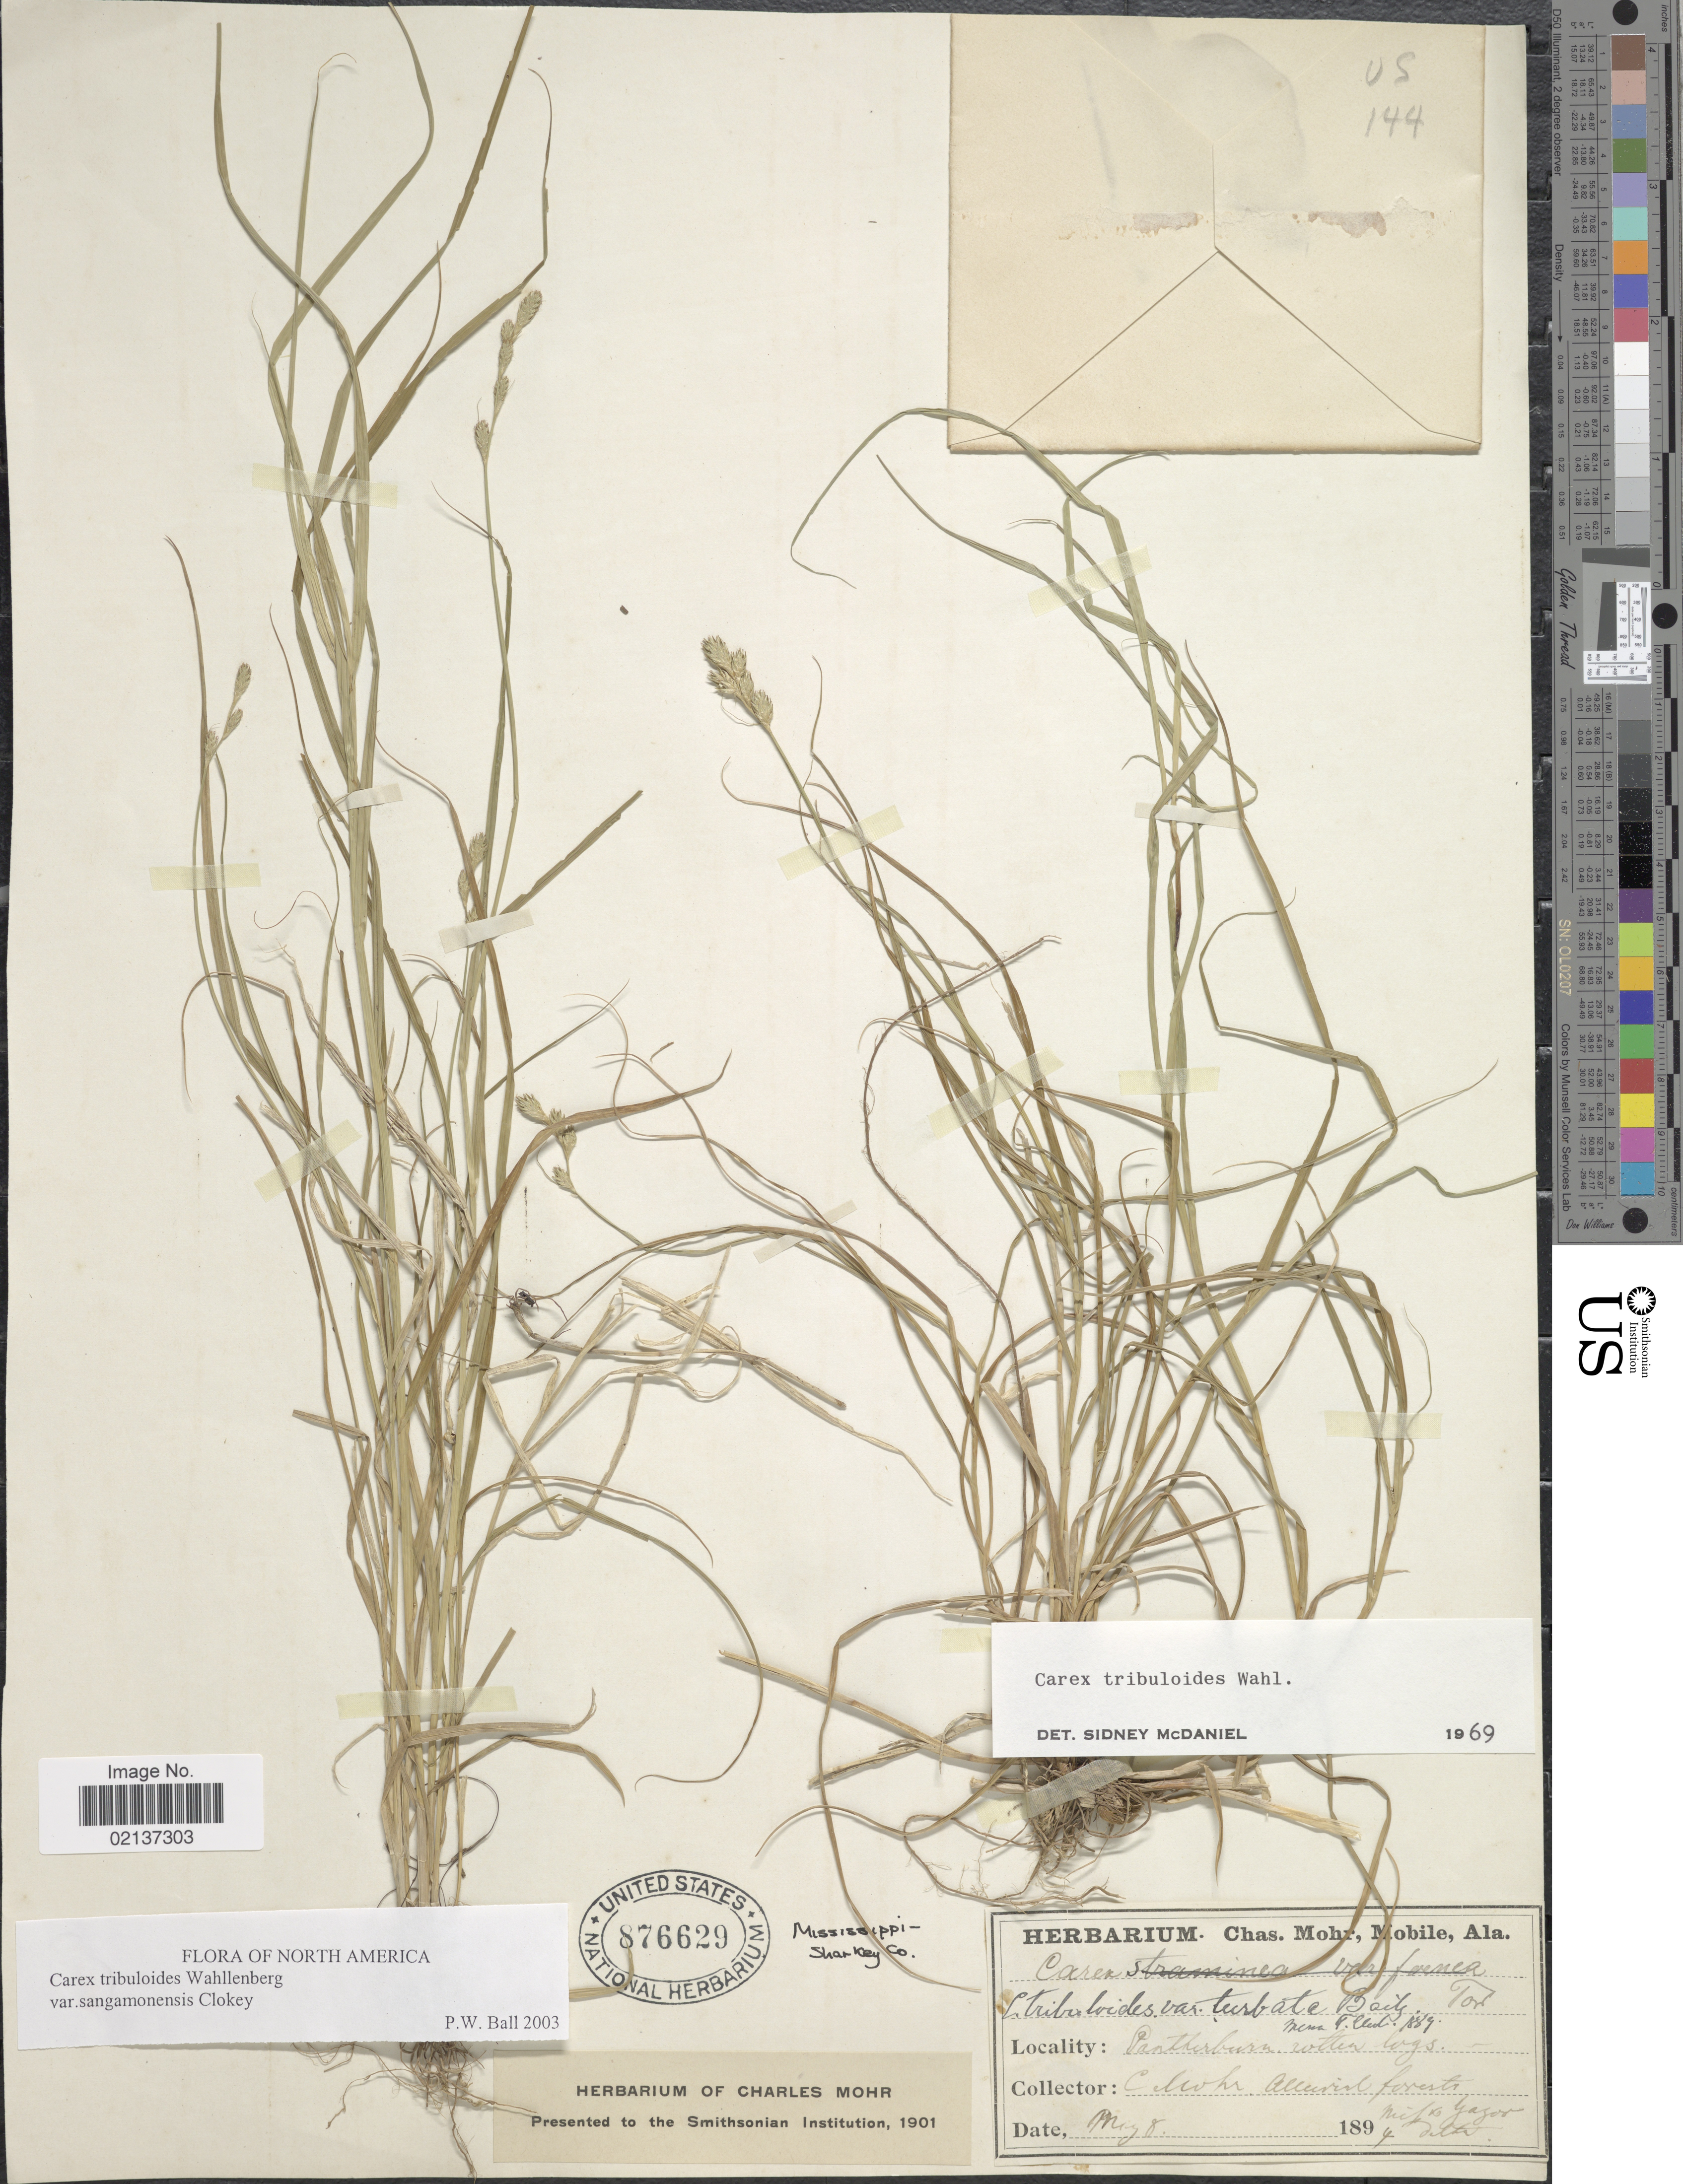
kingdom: Plantae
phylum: Tracheophyta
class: Liliopsida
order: Poales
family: Cyperaceae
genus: Carex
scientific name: Carex tribuloides var. sangamonensis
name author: Clokey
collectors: Mohr, C. T. (herbarium)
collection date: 1894-05-08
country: United States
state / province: Mississippi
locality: Sharkey Co. Pantherburn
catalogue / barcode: US 876629